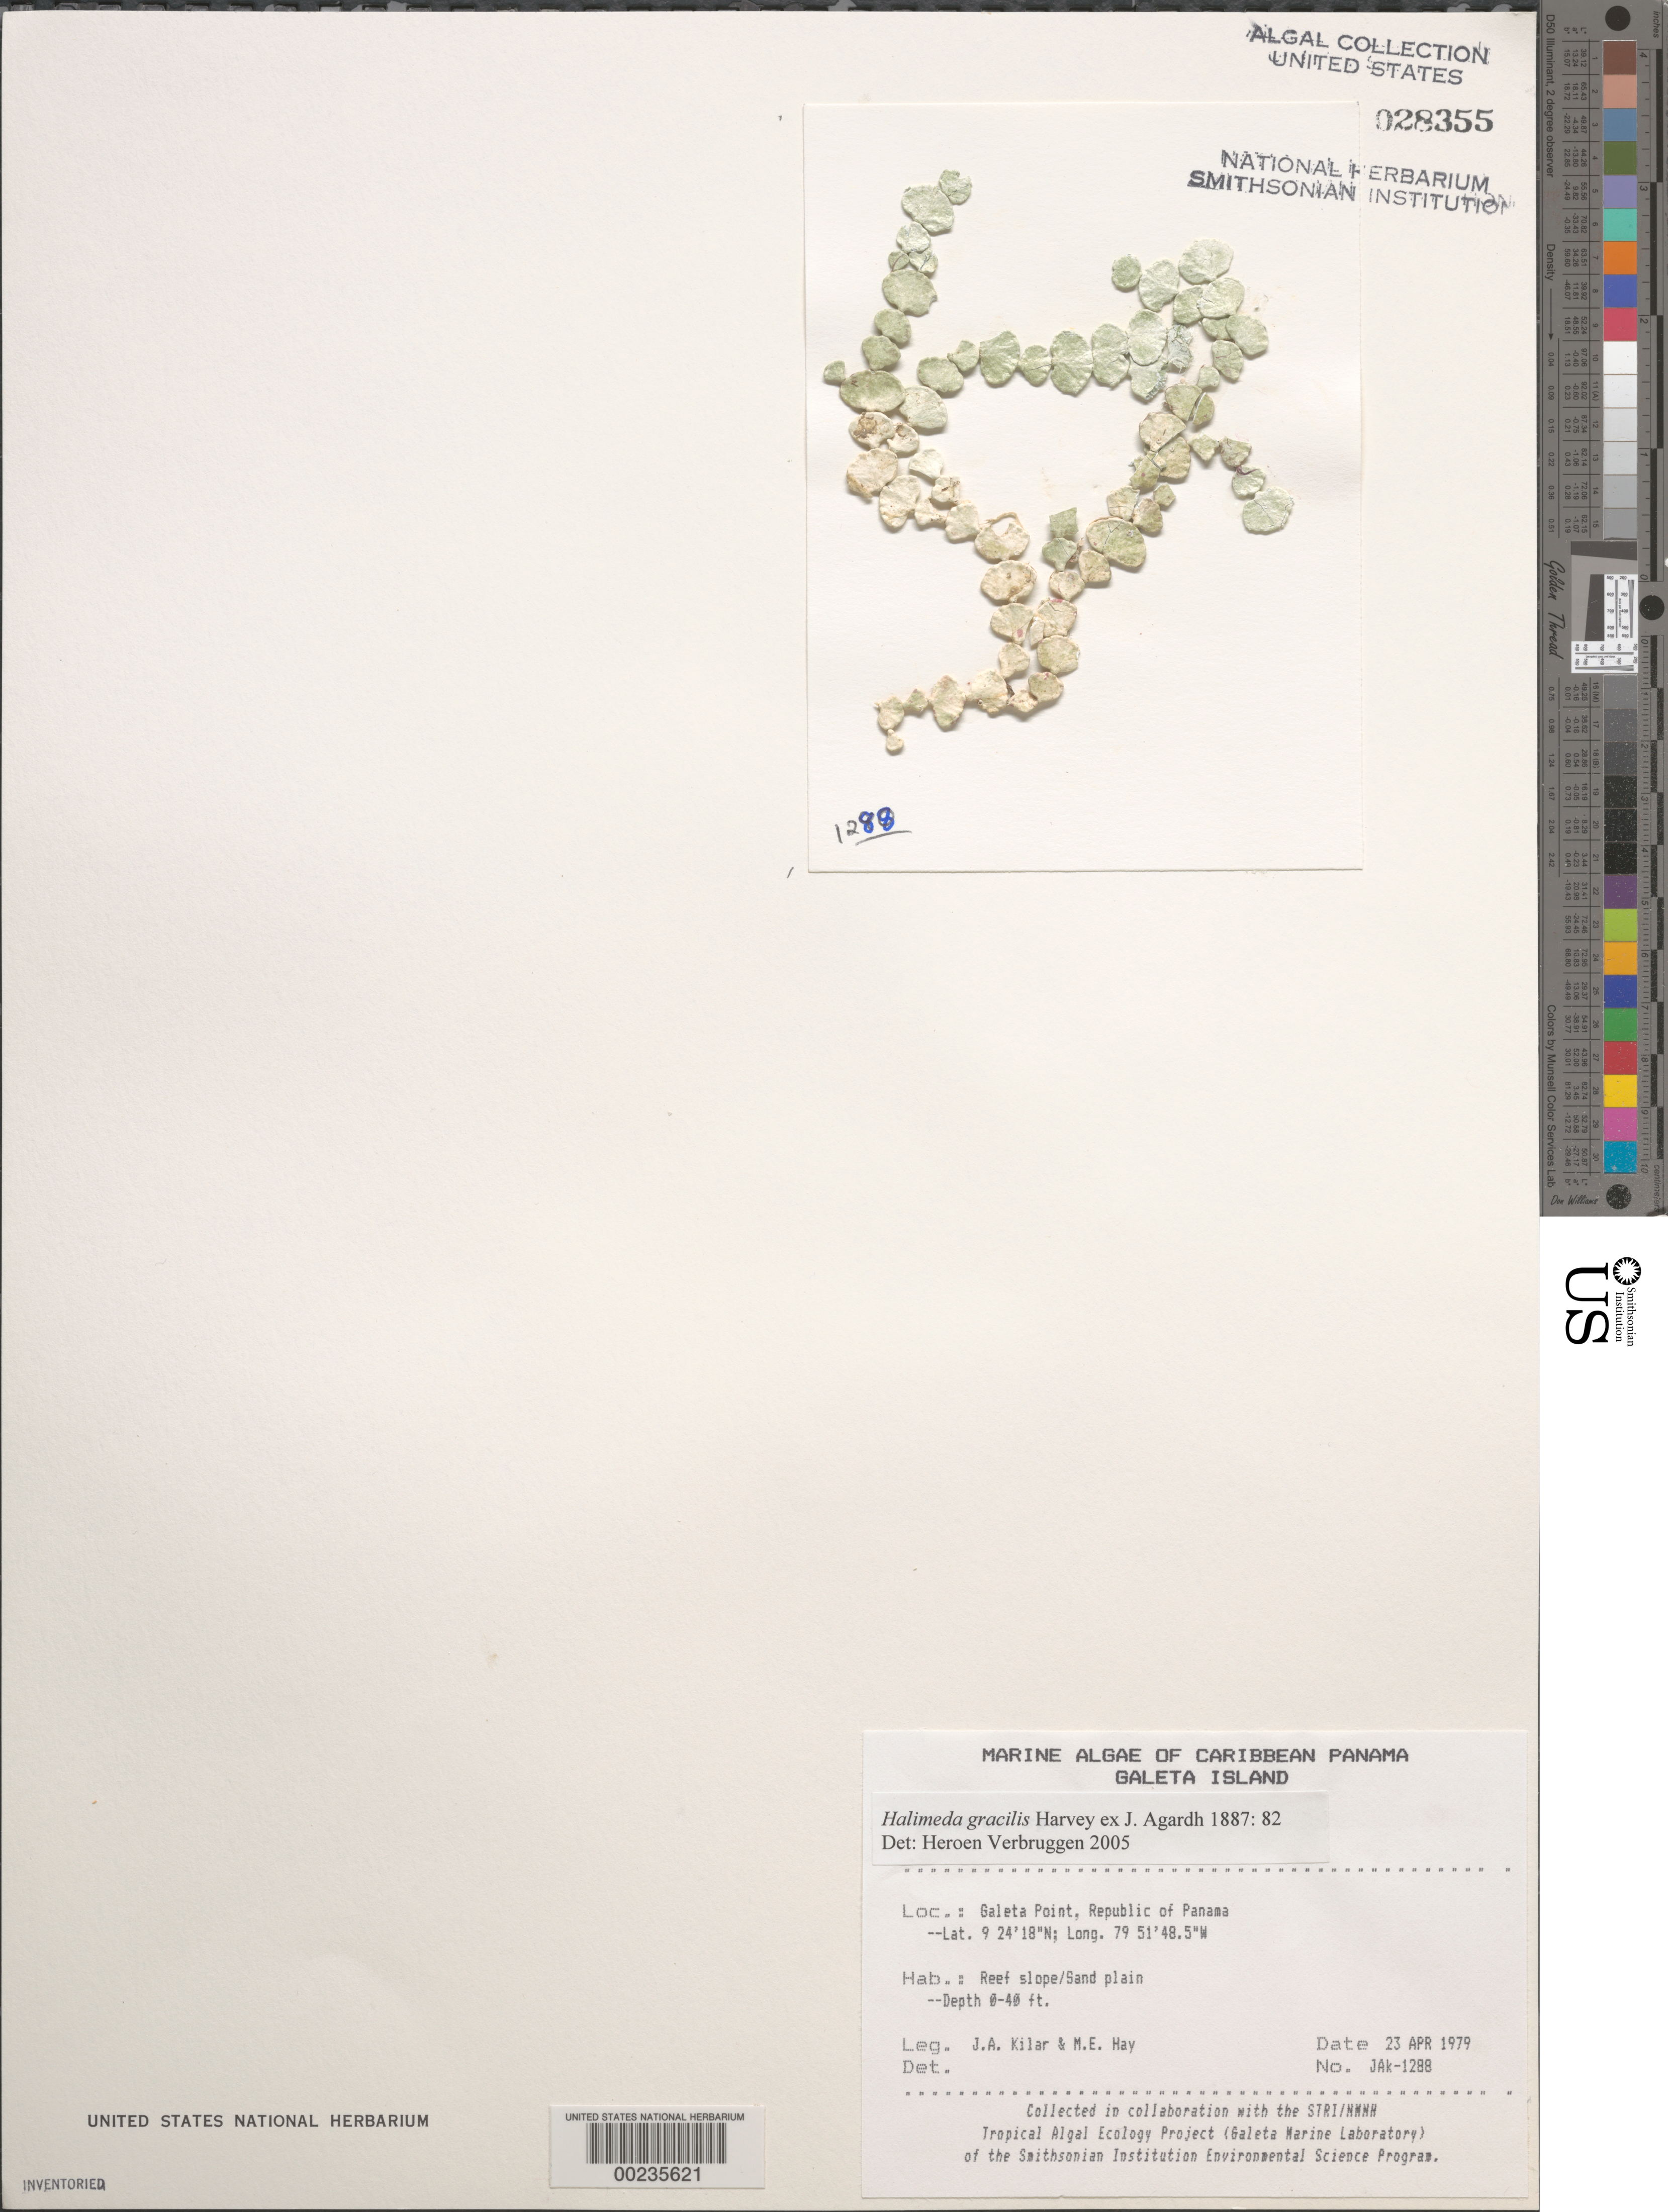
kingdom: Plantae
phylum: Chlorophyta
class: Ulvophyceae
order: Bryopsidales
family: Halimedaceae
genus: Halimeda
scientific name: Halimeda gracilis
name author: Harv. ex J. Agardh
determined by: Verbruggen, H.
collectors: J. A. Kilar & M. E. Hay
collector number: JAK-1288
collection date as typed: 23 Apr 1979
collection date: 1979-04-23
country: Panama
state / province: Colón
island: Galeta Island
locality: Galeta Point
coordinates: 9 24' 18" N, 79 51' 48.5" W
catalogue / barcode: US 28355